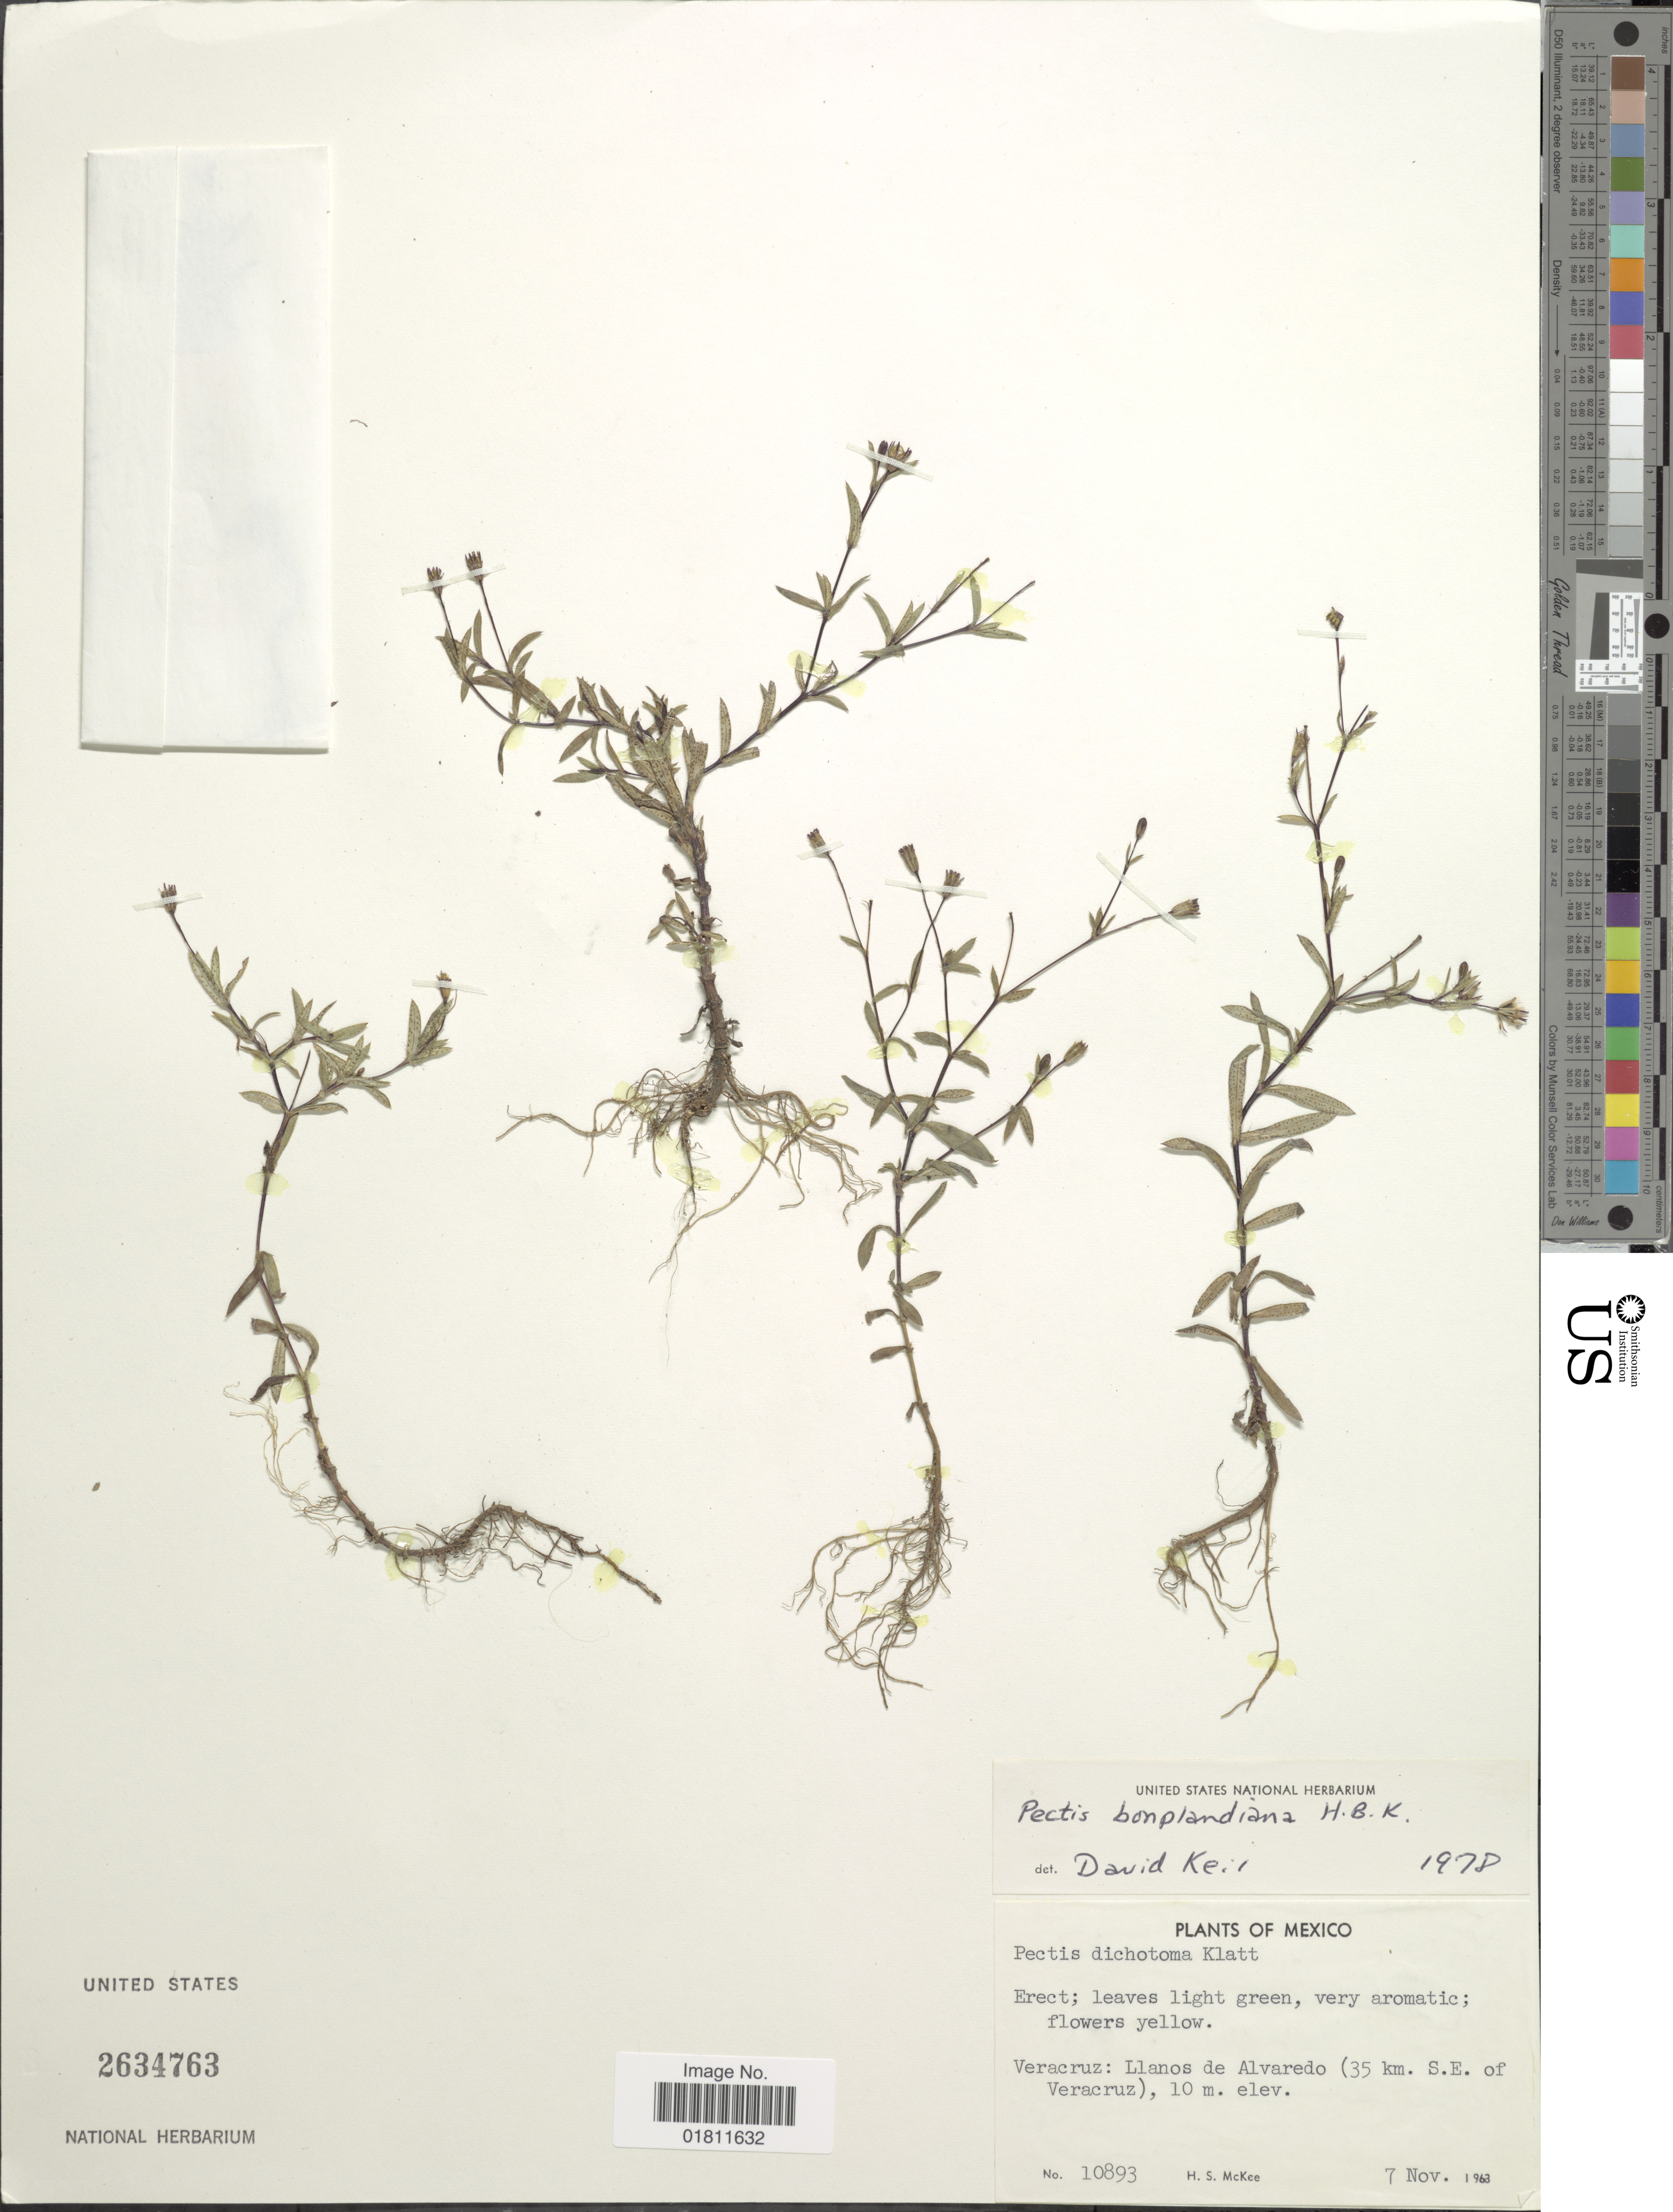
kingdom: Plantae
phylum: Tracheophyta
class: Magnoliopsida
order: Asterales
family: Asteraceae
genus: Pectis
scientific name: Pectis bonplandiana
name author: Kunth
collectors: H. S. McKee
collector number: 10893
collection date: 1963-11-07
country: Mexico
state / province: Veracruz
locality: Veracruz: Llanos de Alvaredo (35 km. S.E. of Veracruz).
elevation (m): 10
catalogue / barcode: US 2634763